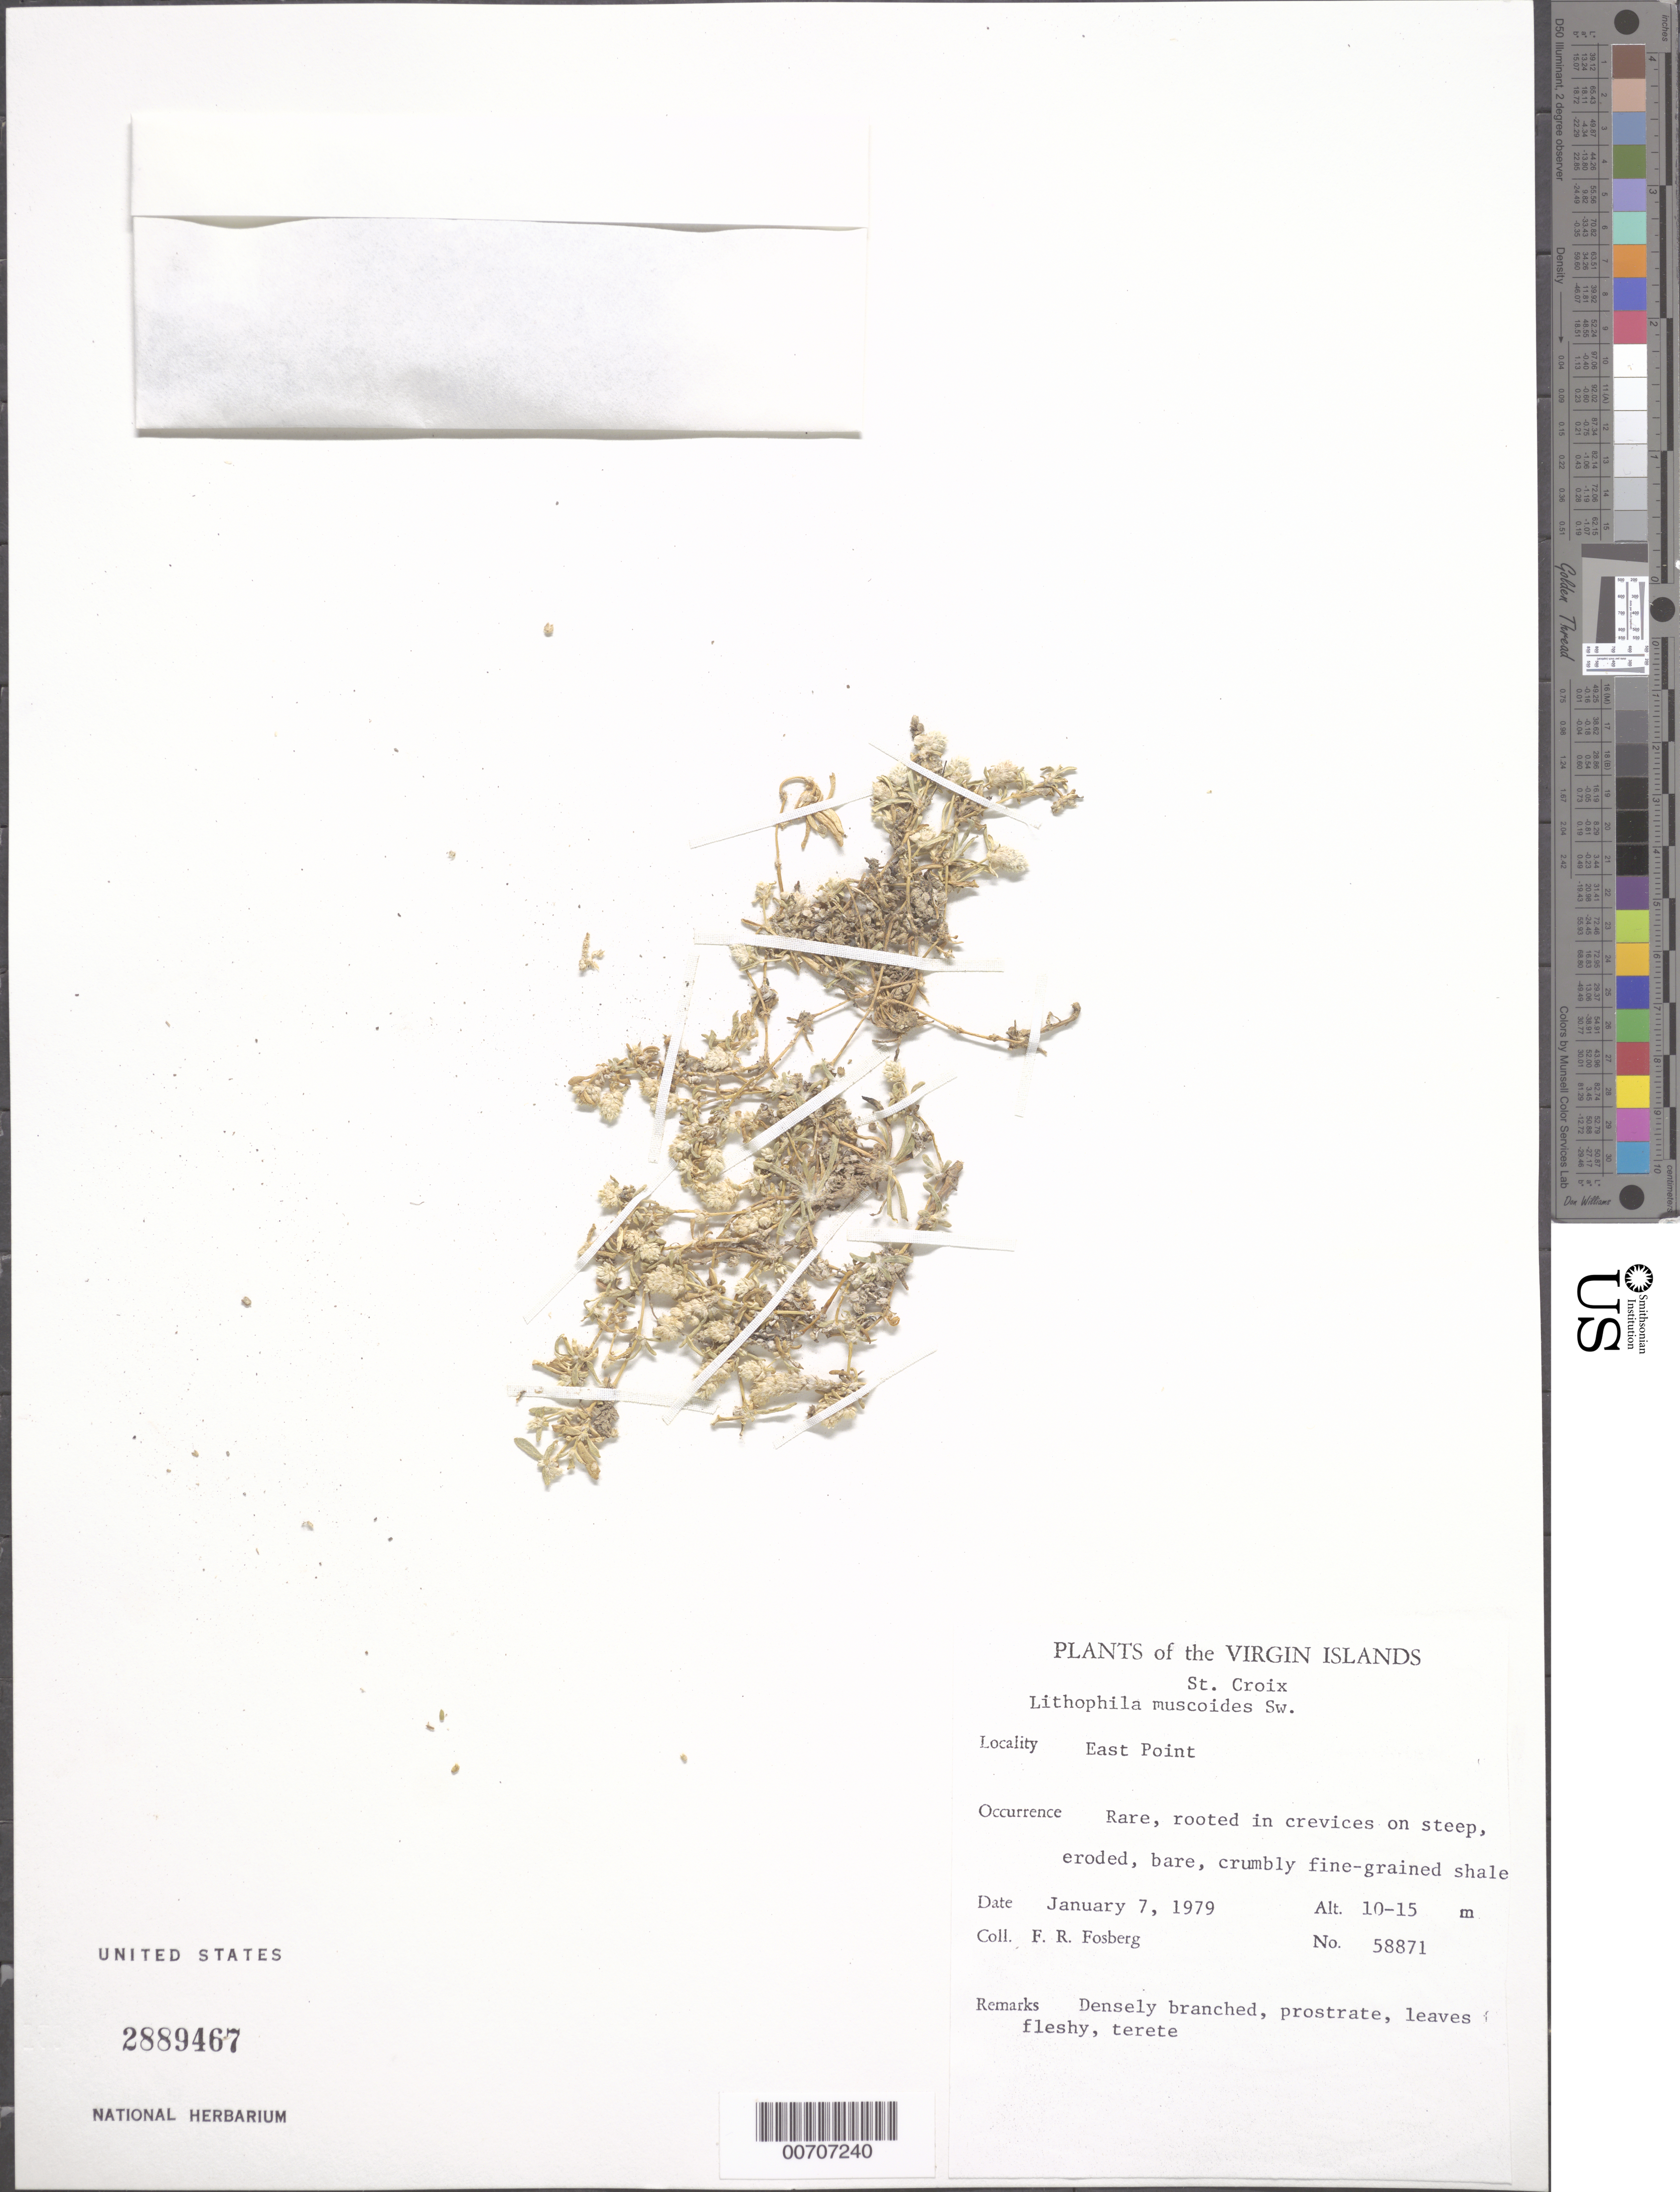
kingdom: Plantae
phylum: Tracheophyta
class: Magnoliopsida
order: Caryophyllales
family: Amaranthaceae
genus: Gomphrena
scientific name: Gomphrena muscoides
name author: (Sw.) T. Ortuño & Borsch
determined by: Strong, Mark T., (BOT), Smithsonian Institution - National Museum of Natural History (UNITED STATES)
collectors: F. R. Fosberg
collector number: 58871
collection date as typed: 07 Jan 1979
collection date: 1979-01-07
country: U.S. Virgin Islands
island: St. Croix Island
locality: East Point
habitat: Rooted in crevices on steep, eroded, bare, crumbly fine-grained shale.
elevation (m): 10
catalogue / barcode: US 2889467